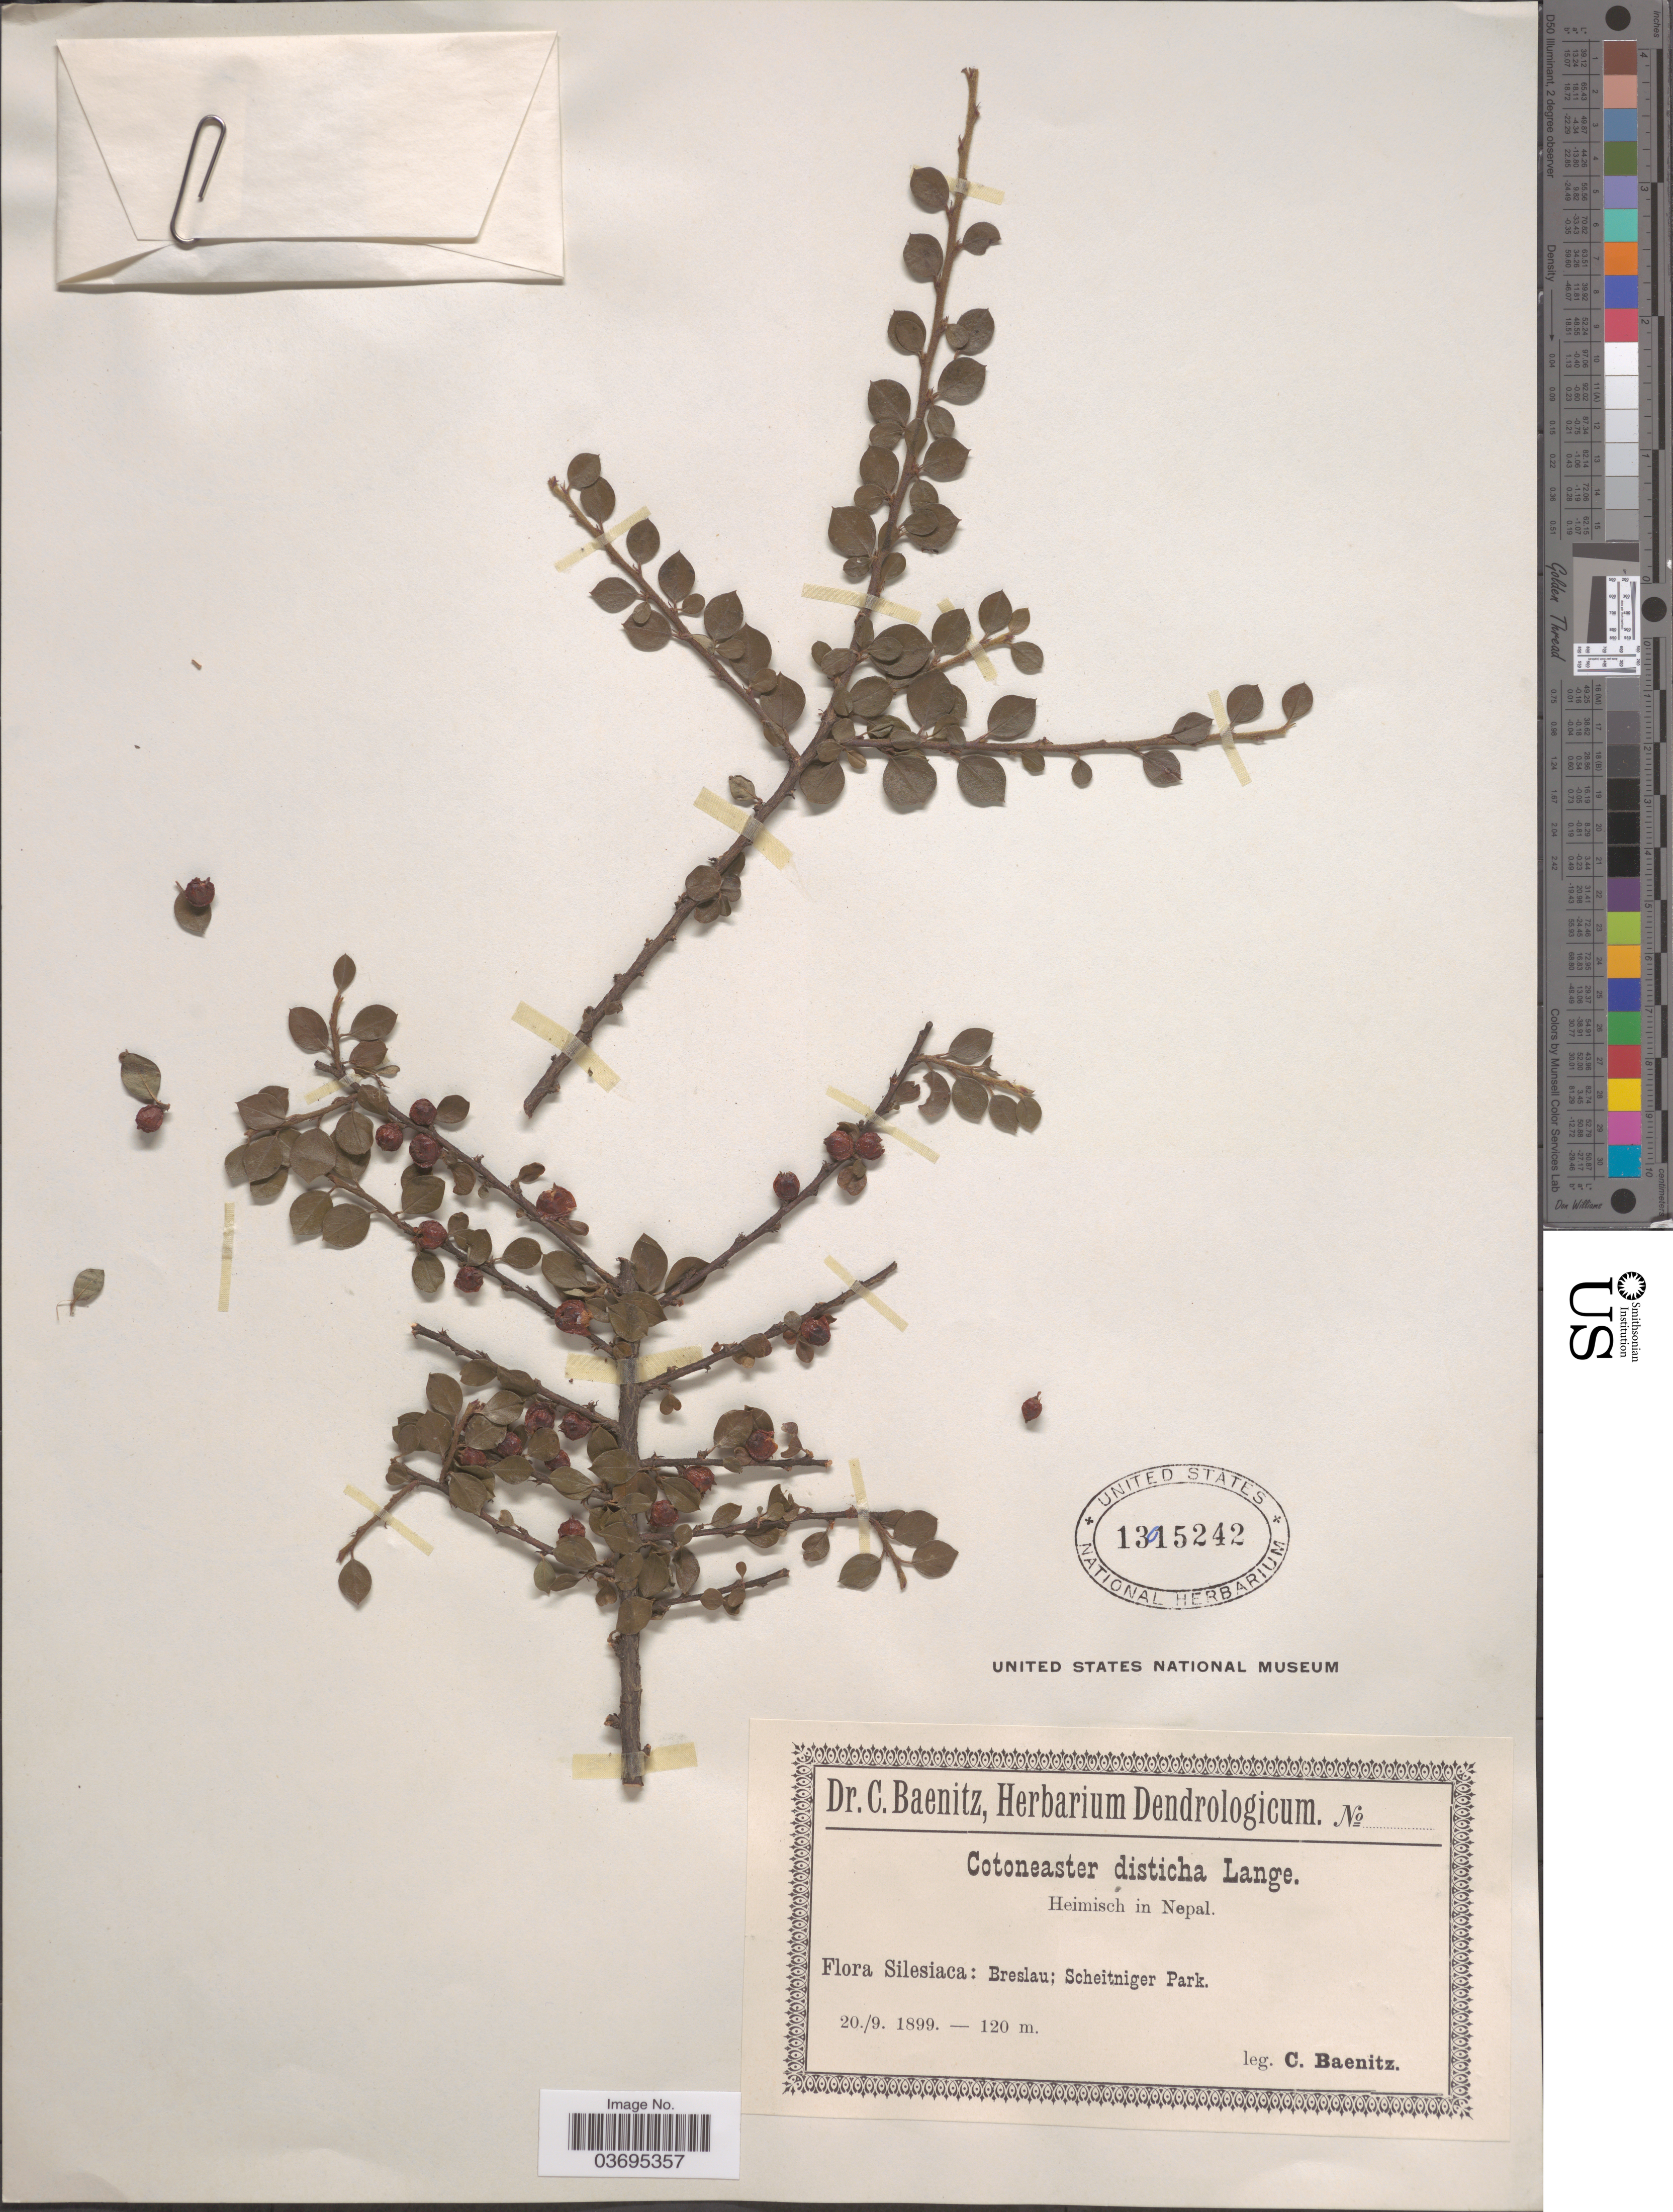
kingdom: Plantae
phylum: Tracheophyta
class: Magnoliopsida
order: Rosales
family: Rosaceae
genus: Cotoneaster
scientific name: Cotoneaster distichus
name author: Lange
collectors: C. G. Baenitz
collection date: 1899-09-20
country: Poland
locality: Silesiaca: Breslau; Scheitniger Park.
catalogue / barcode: US 1395242